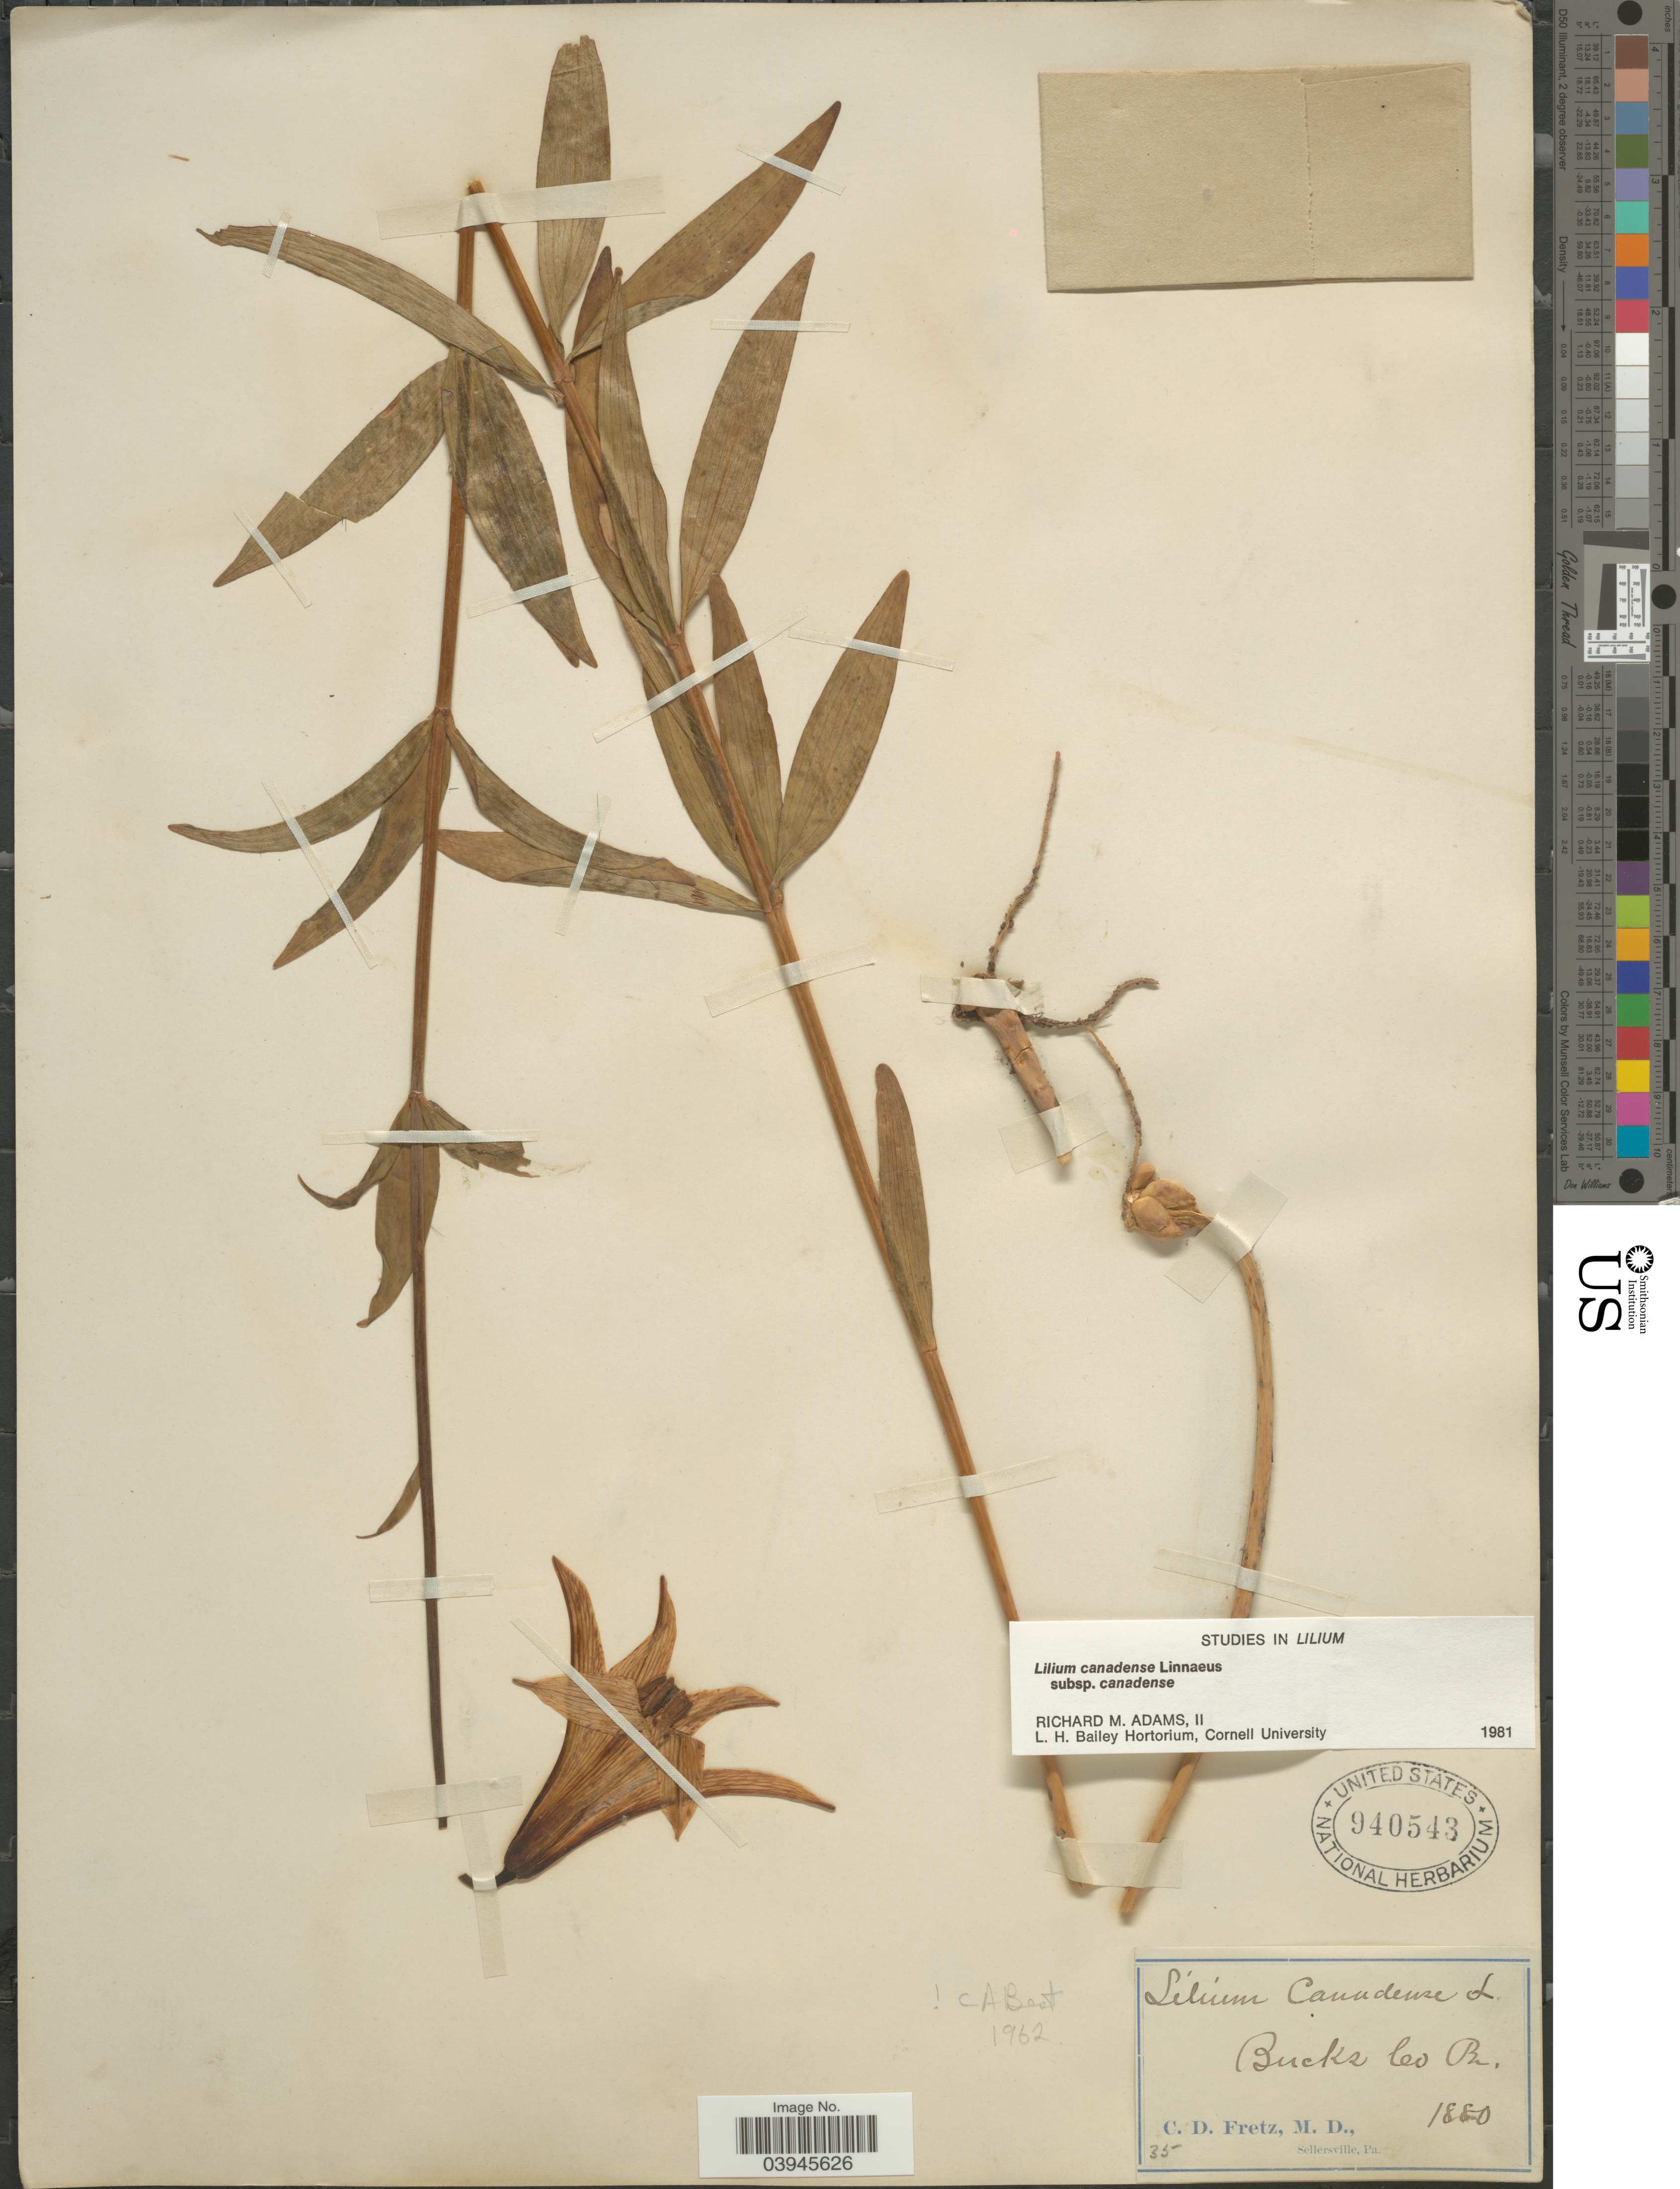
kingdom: Plantae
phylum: Tracheophyta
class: Liliopsida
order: Liliales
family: Liliaceae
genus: Lilium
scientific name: Lilium canadense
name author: L.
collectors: C. D. Fretz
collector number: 35?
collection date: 1880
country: United States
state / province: Pennsylvania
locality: Bucks Co.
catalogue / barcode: US 940543